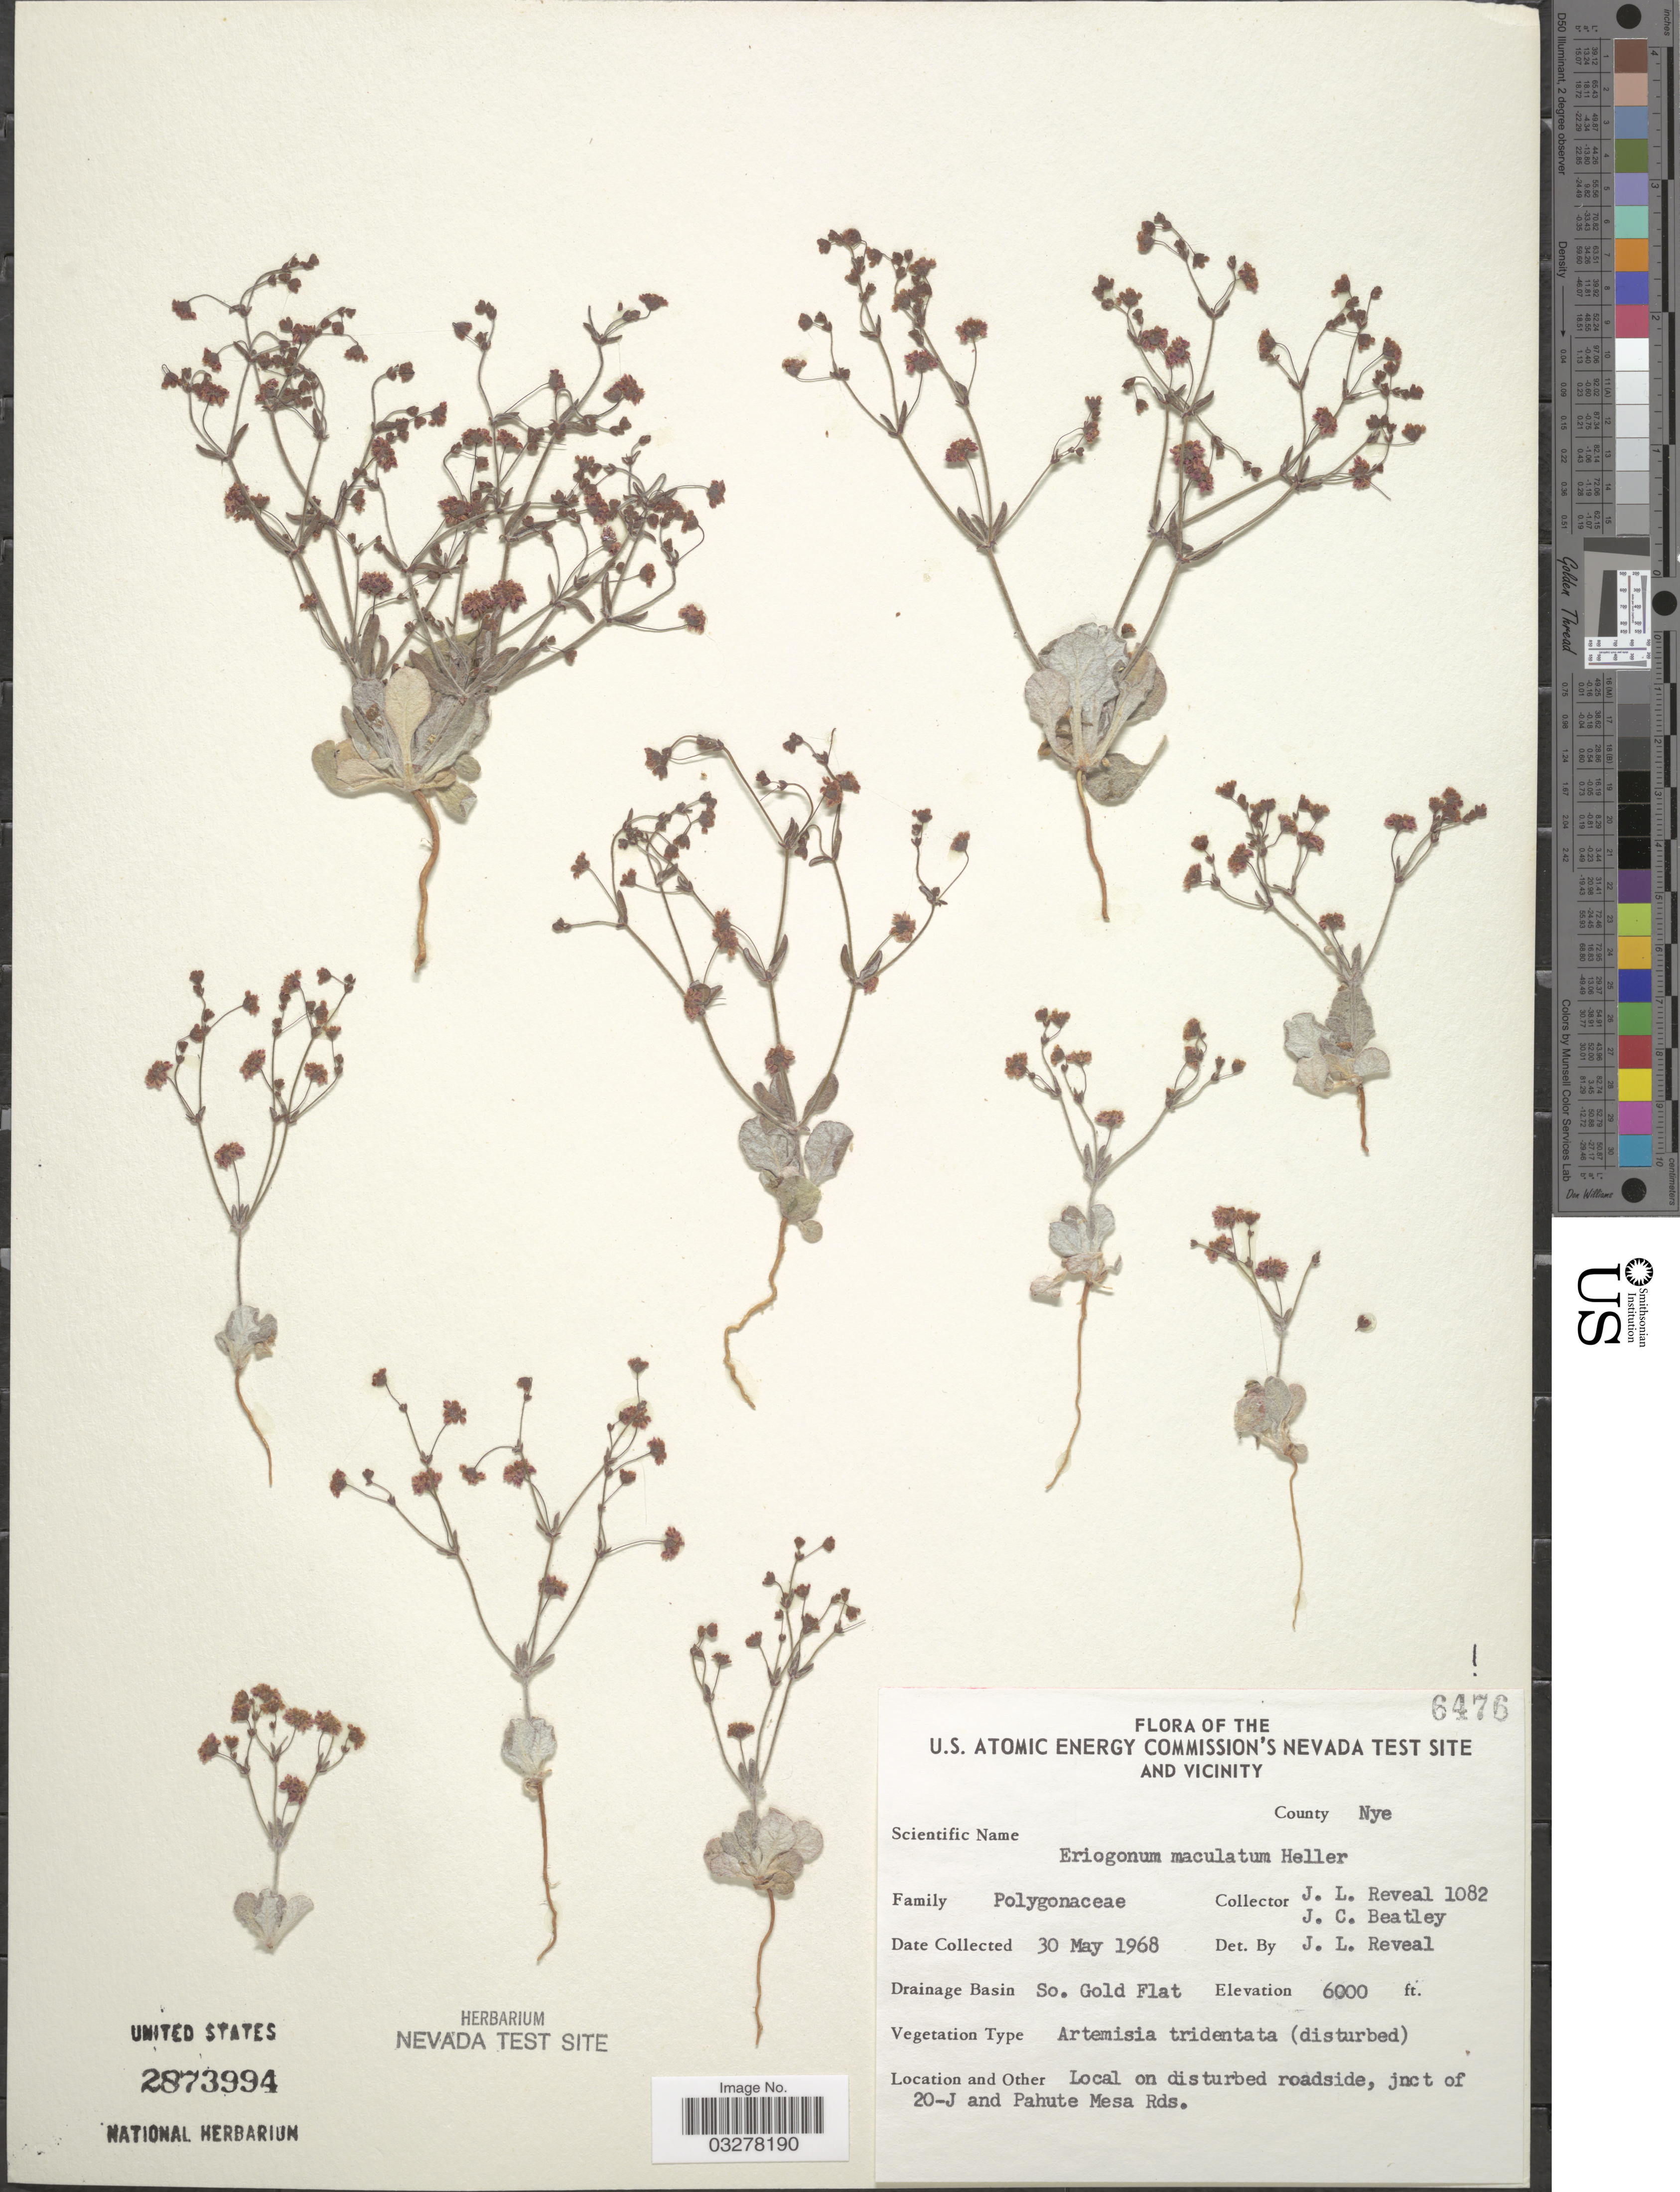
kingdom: Plantae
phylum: Tracheophyta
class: Magnoliopsida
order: Caryophyllales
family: Polygonaceae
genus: Eriogonum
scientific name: Eriogonum maculatum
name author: A. Heller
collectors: J. L. Reveal & J. C. Beatley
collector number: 1082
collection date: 1968-05-30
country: United States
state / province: Nevada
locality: The U.S. Atomic Energy Commission's Nevada Test Site and Vicinity. County Nye. Drainage Basin So. Gold Flat, jnct of 20-J and Pahute Mesa Rds.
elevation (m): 1829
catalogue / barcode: US 2873994